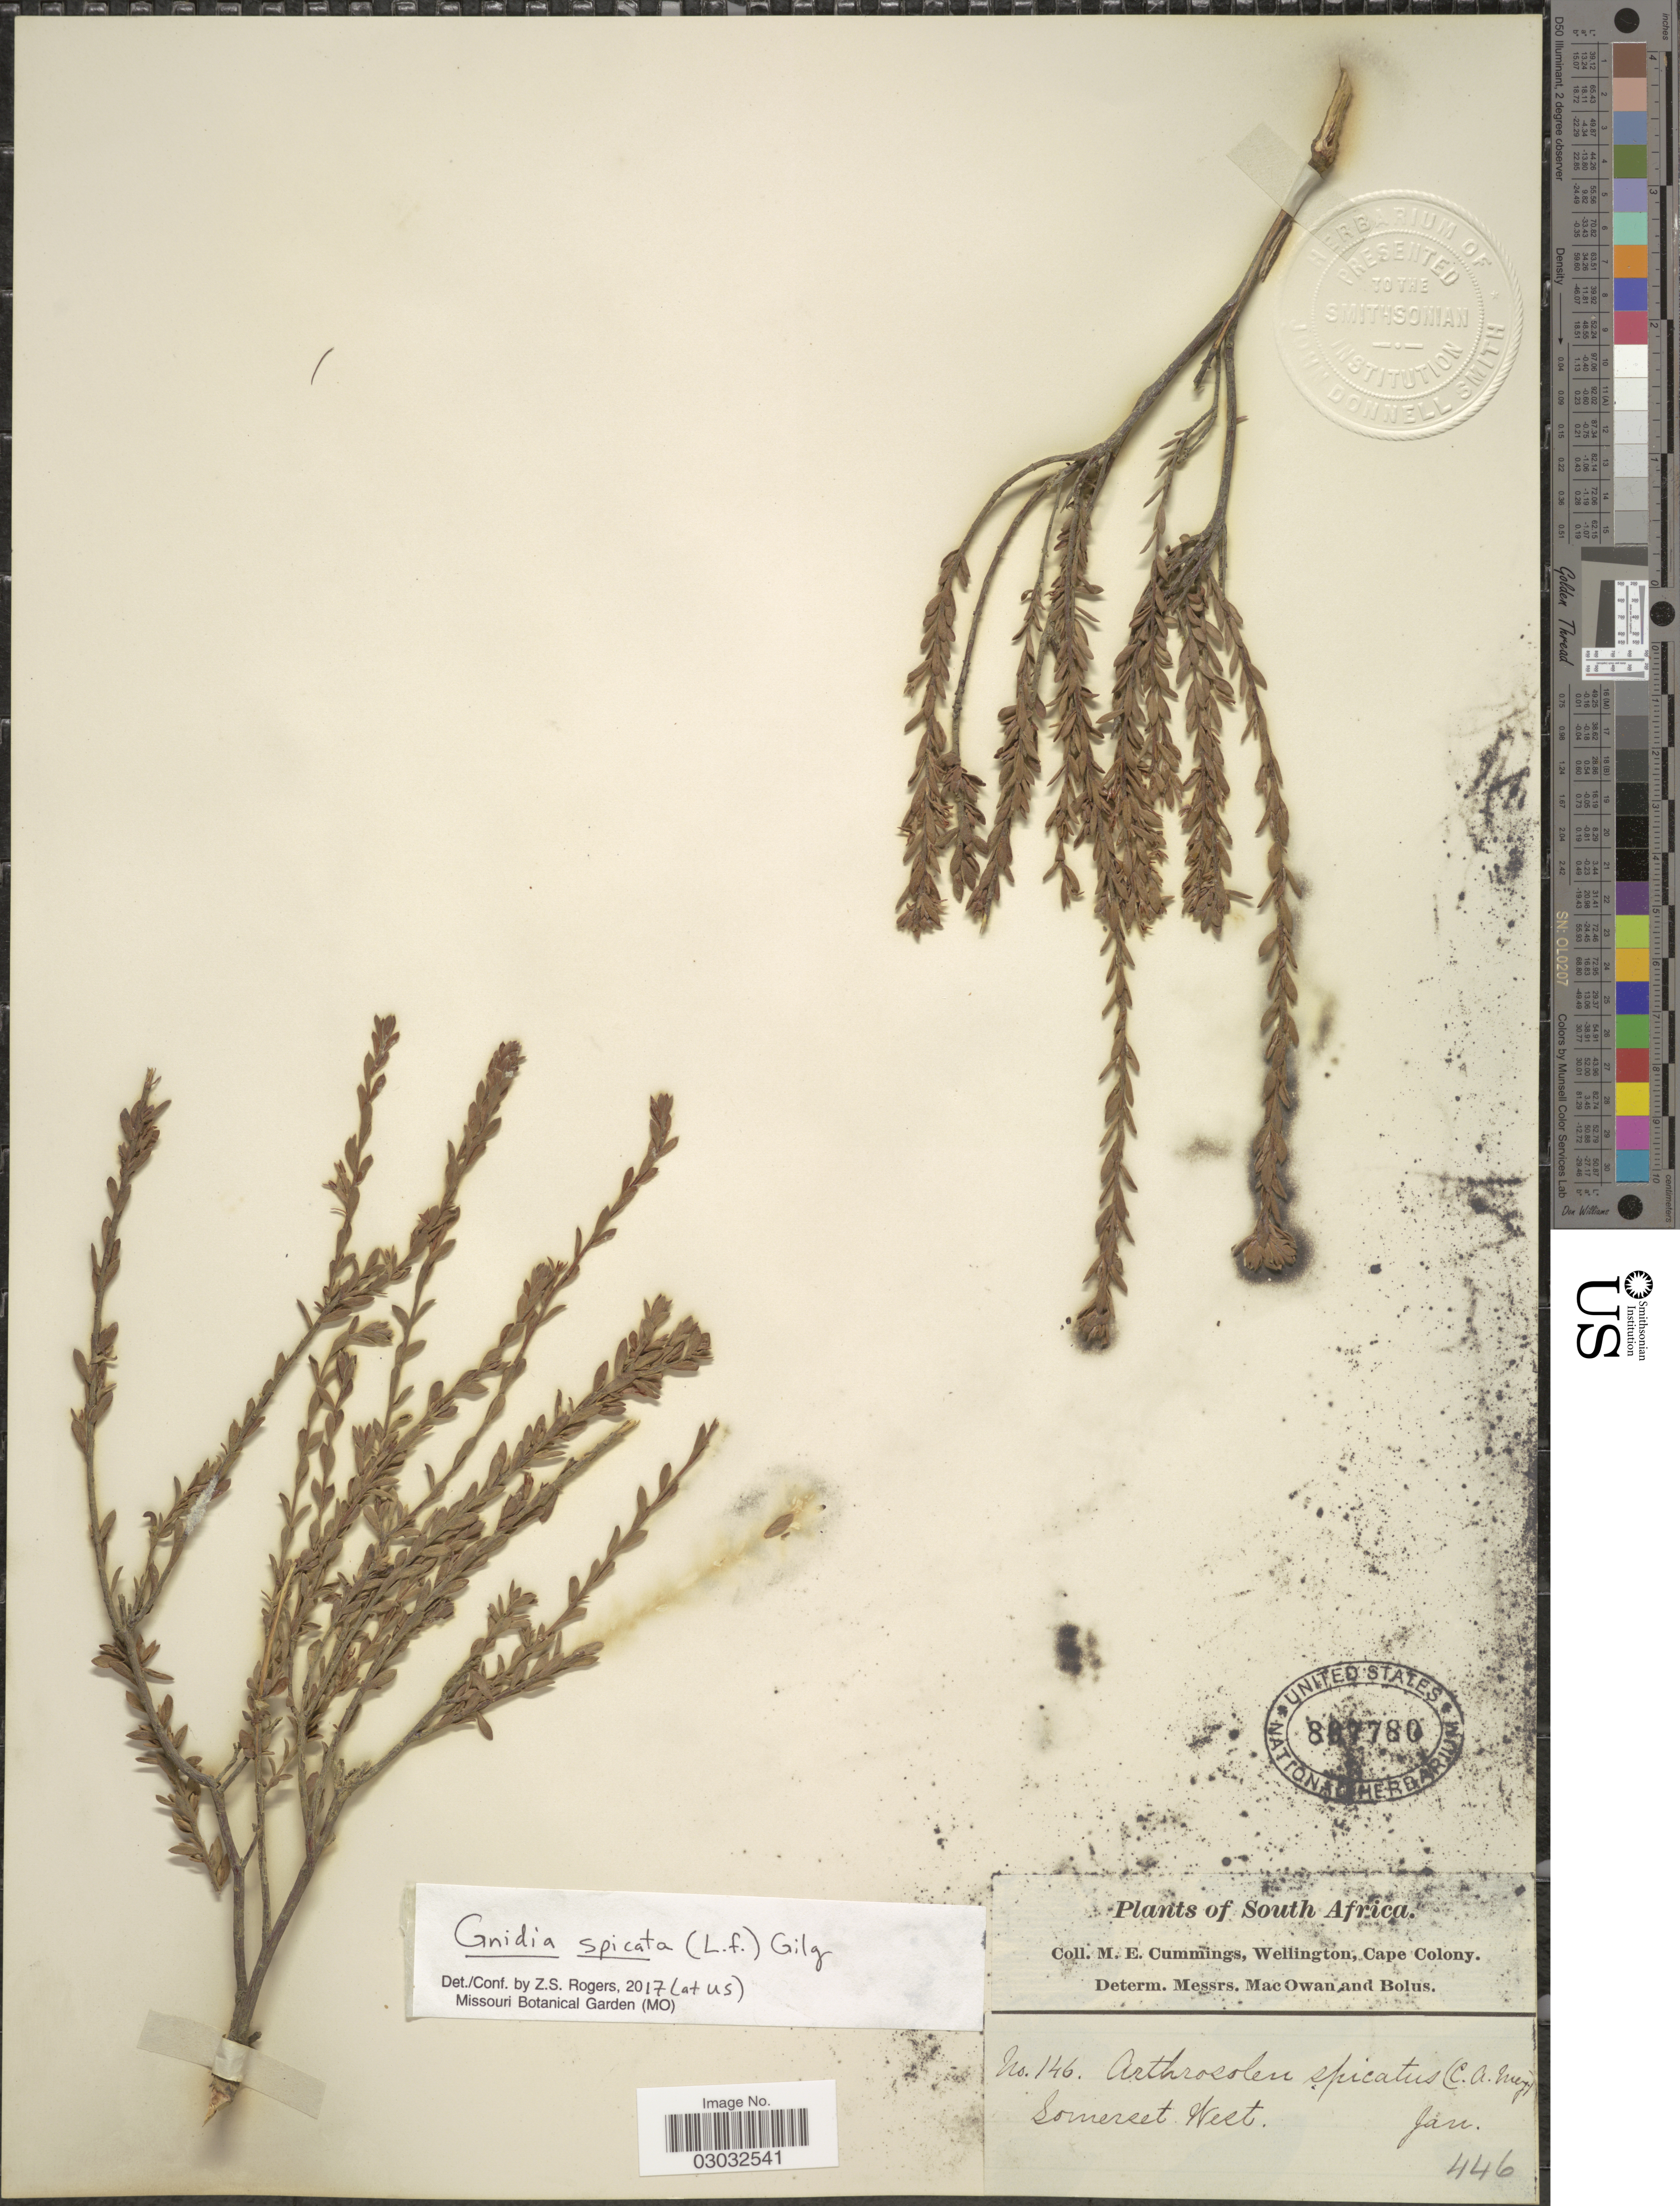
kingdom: Plantae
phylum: Tracheophyta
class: Magnoliopsida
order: Malvales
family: Thymelaeaceae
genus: Gnidia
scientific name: Gnidia spicata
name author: (L. f.) Gilg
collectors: M. E. Cummings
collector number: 146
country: South Africa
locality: Somerset West.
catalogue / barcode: US 807780